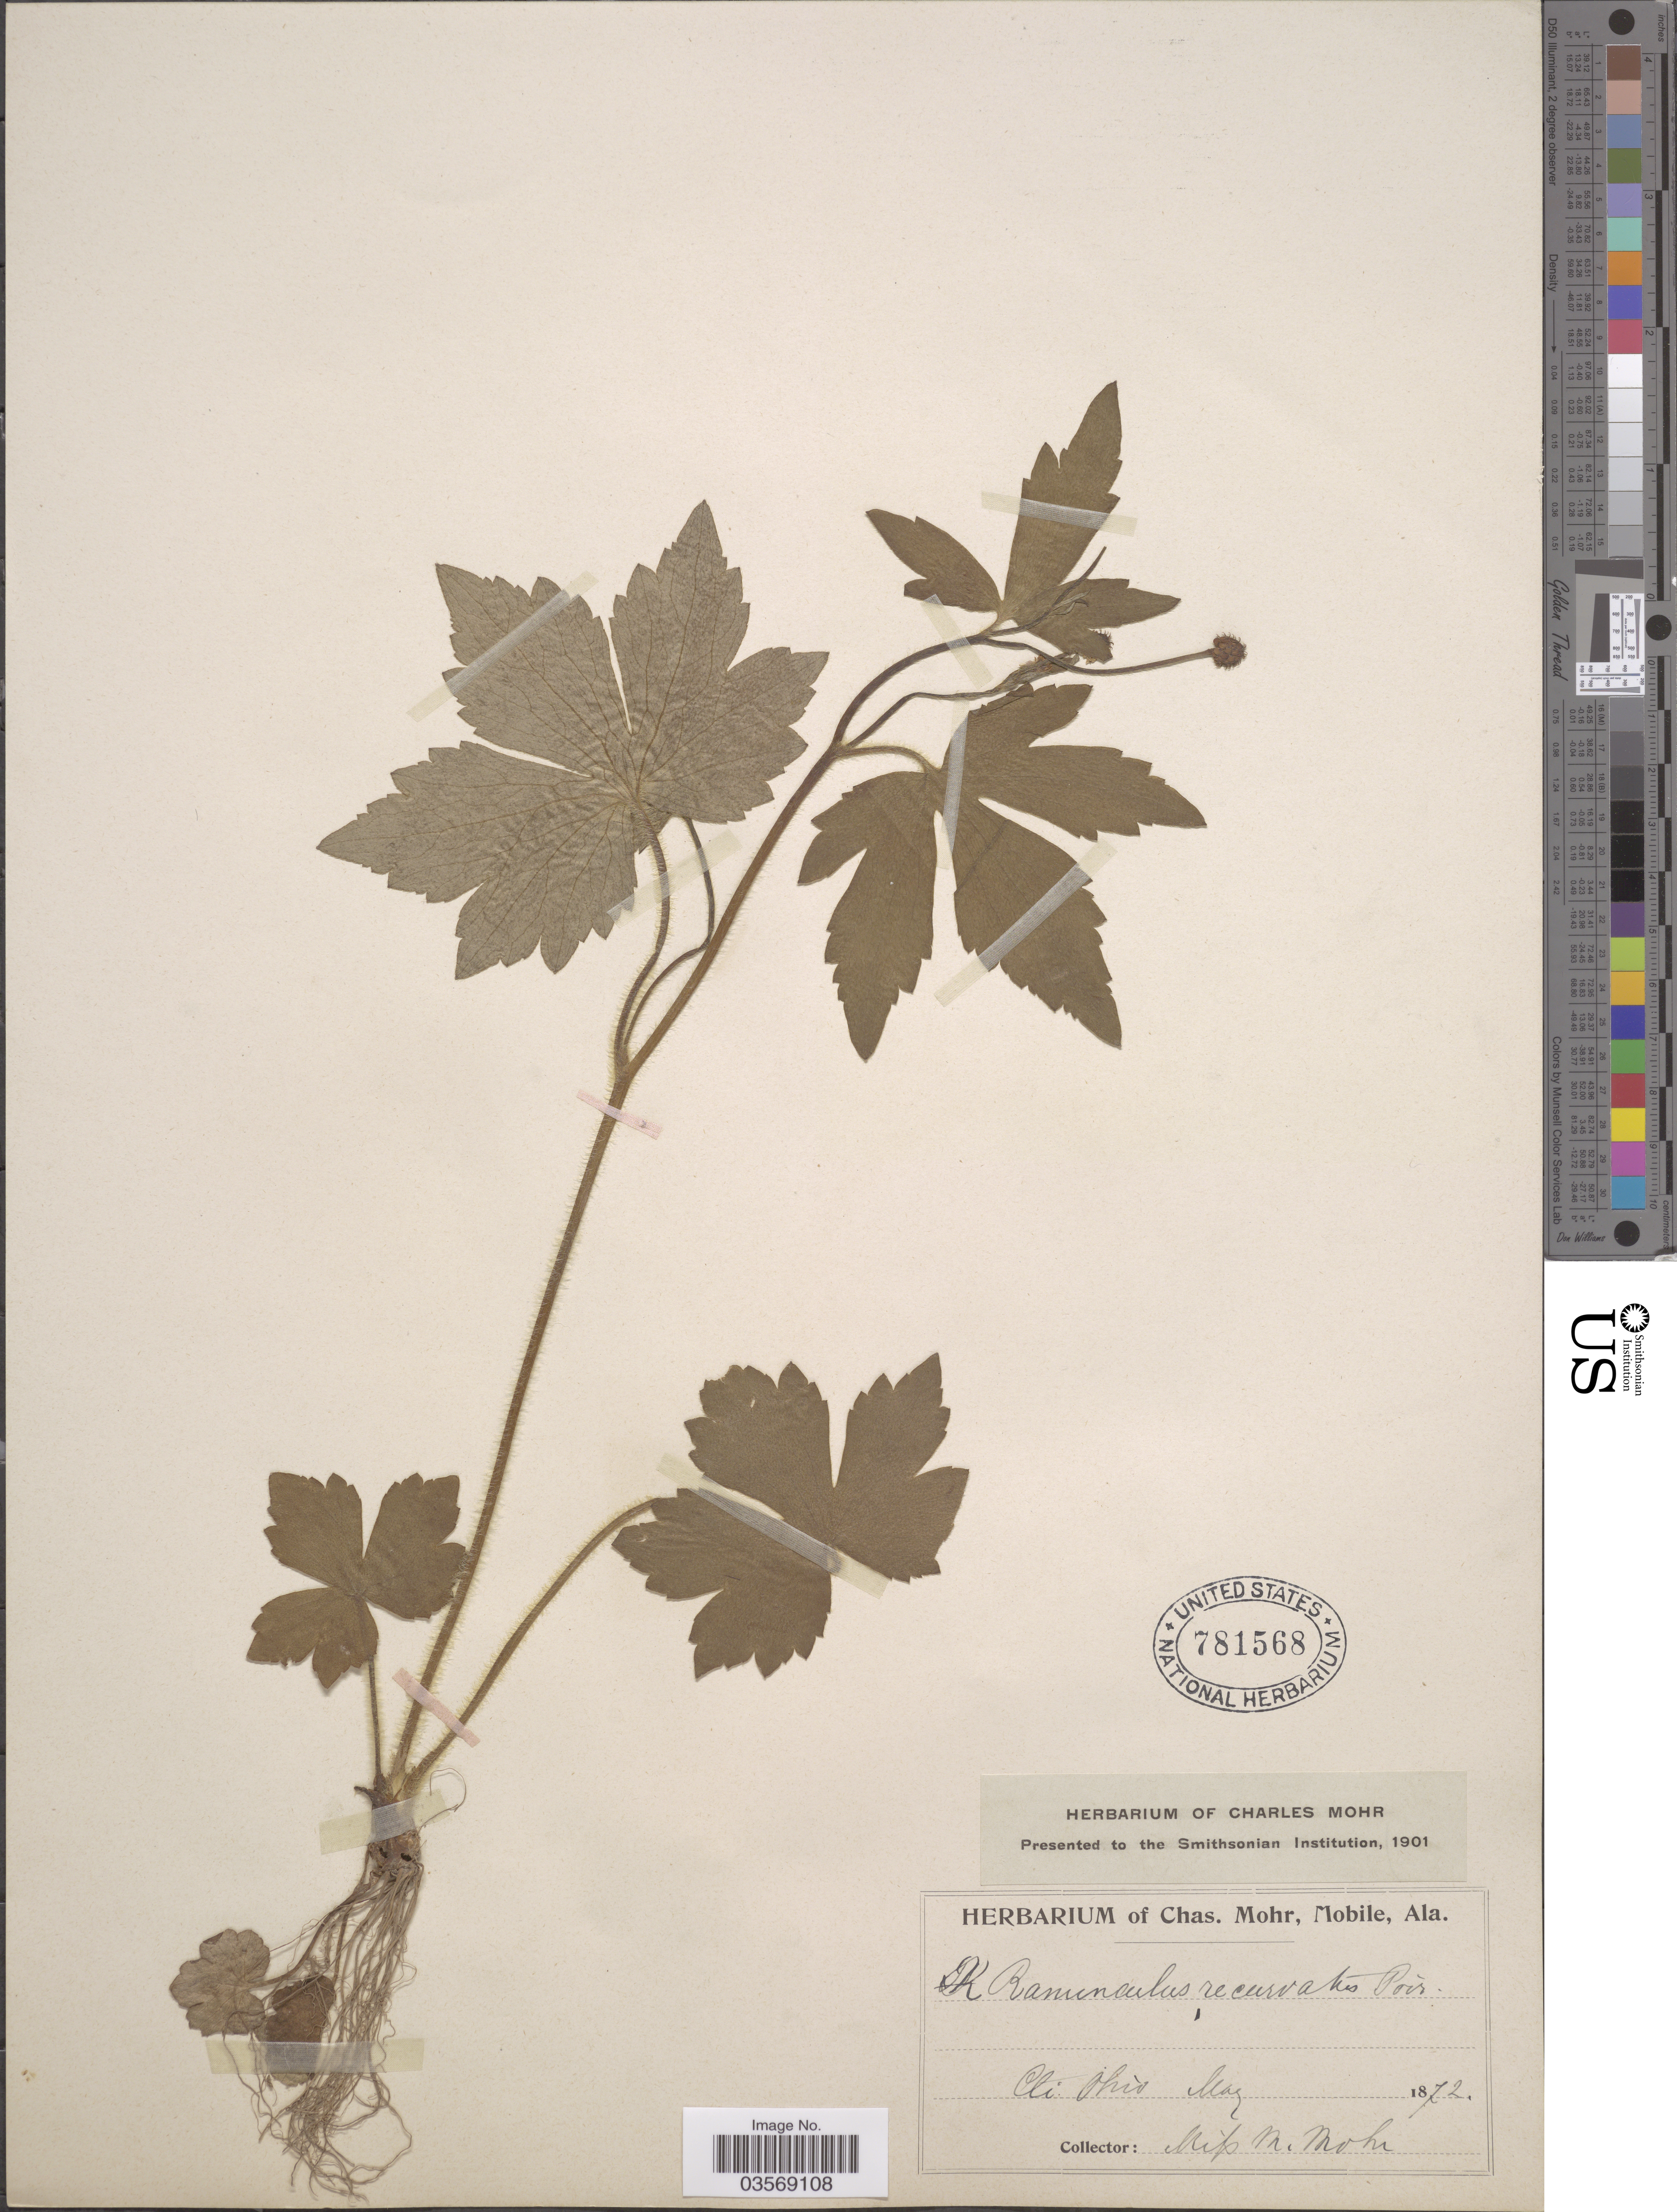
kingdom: Plantae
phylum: Tracheophyta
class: Magnoliopsida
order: Ranunculales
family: Ranunculaceae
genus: Ranunculus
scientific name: Ranunculus recurvatus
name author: Poir.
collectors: M. Mohr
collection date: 1872-05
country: United States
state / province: Ohio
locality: Cti.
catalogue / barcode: US 781568